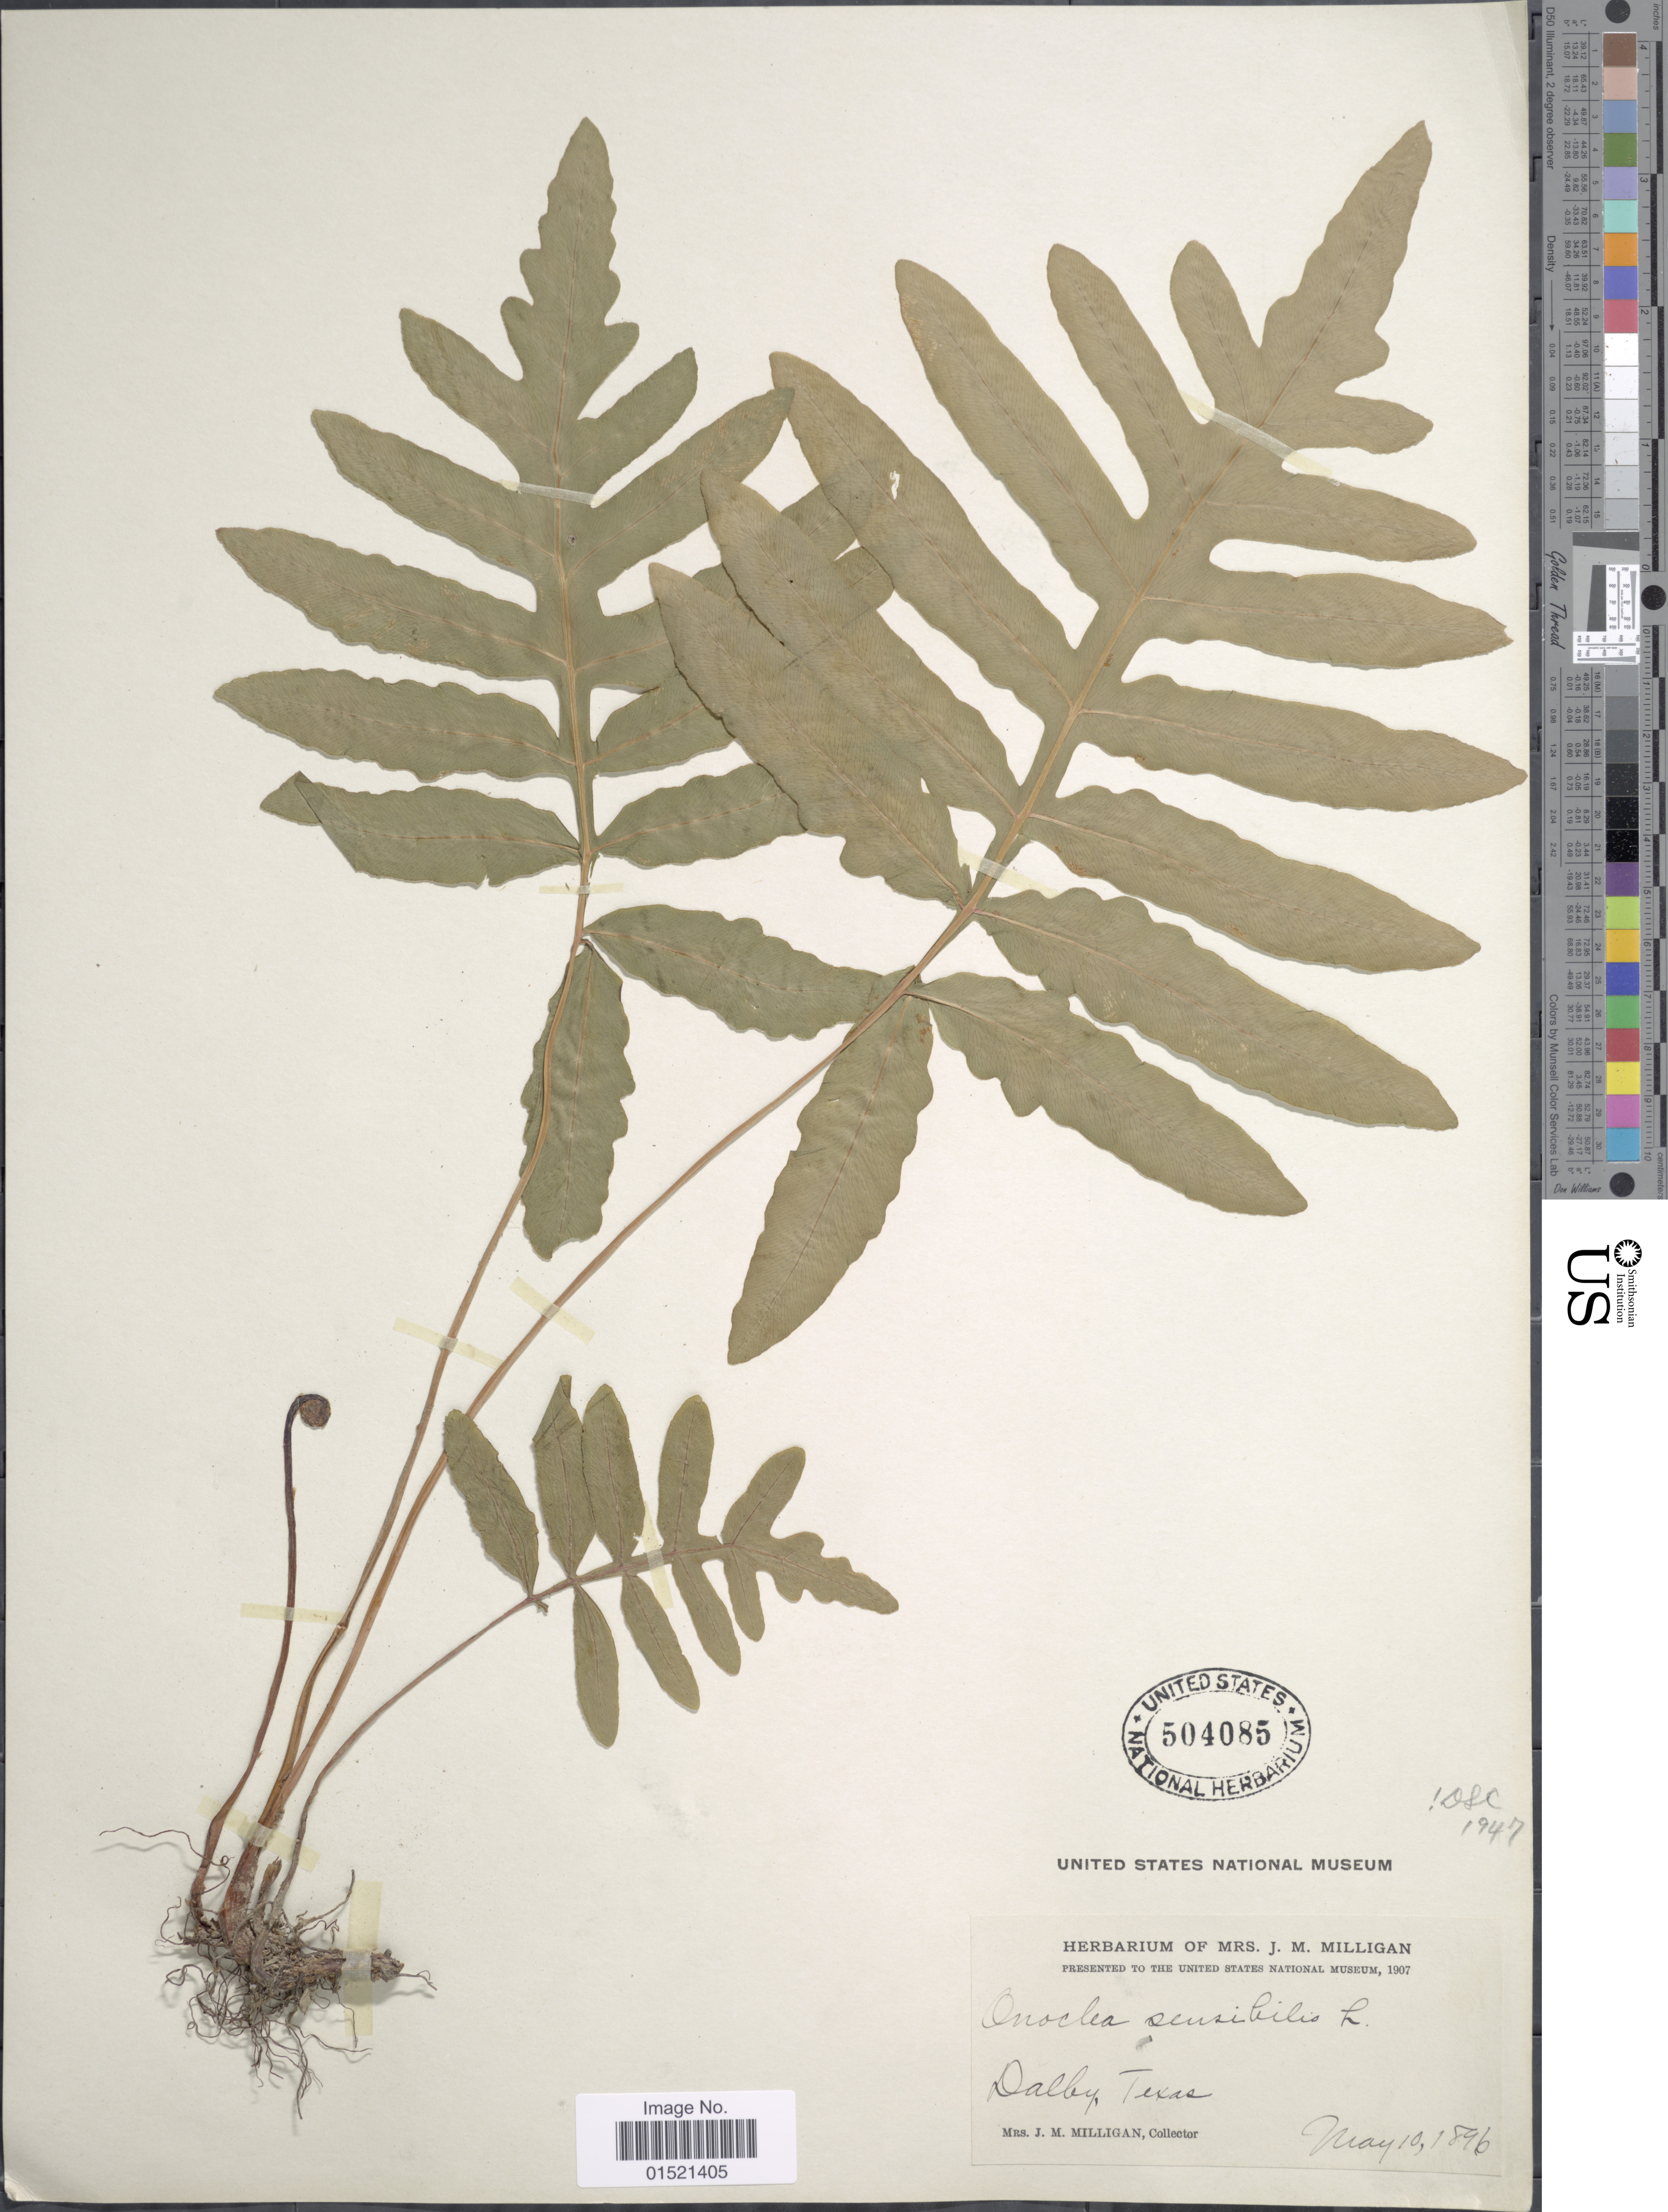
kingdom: Plantae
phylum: Tracheophyta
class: Polypodiopsida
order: Polypodiales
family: Onocleaceae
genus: Onoclea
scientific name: Onoclea sensibilis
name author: L.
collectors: J. Milligan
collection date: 1896-05-10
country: United States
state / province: Texas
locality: Dalby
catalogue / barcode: US 504085